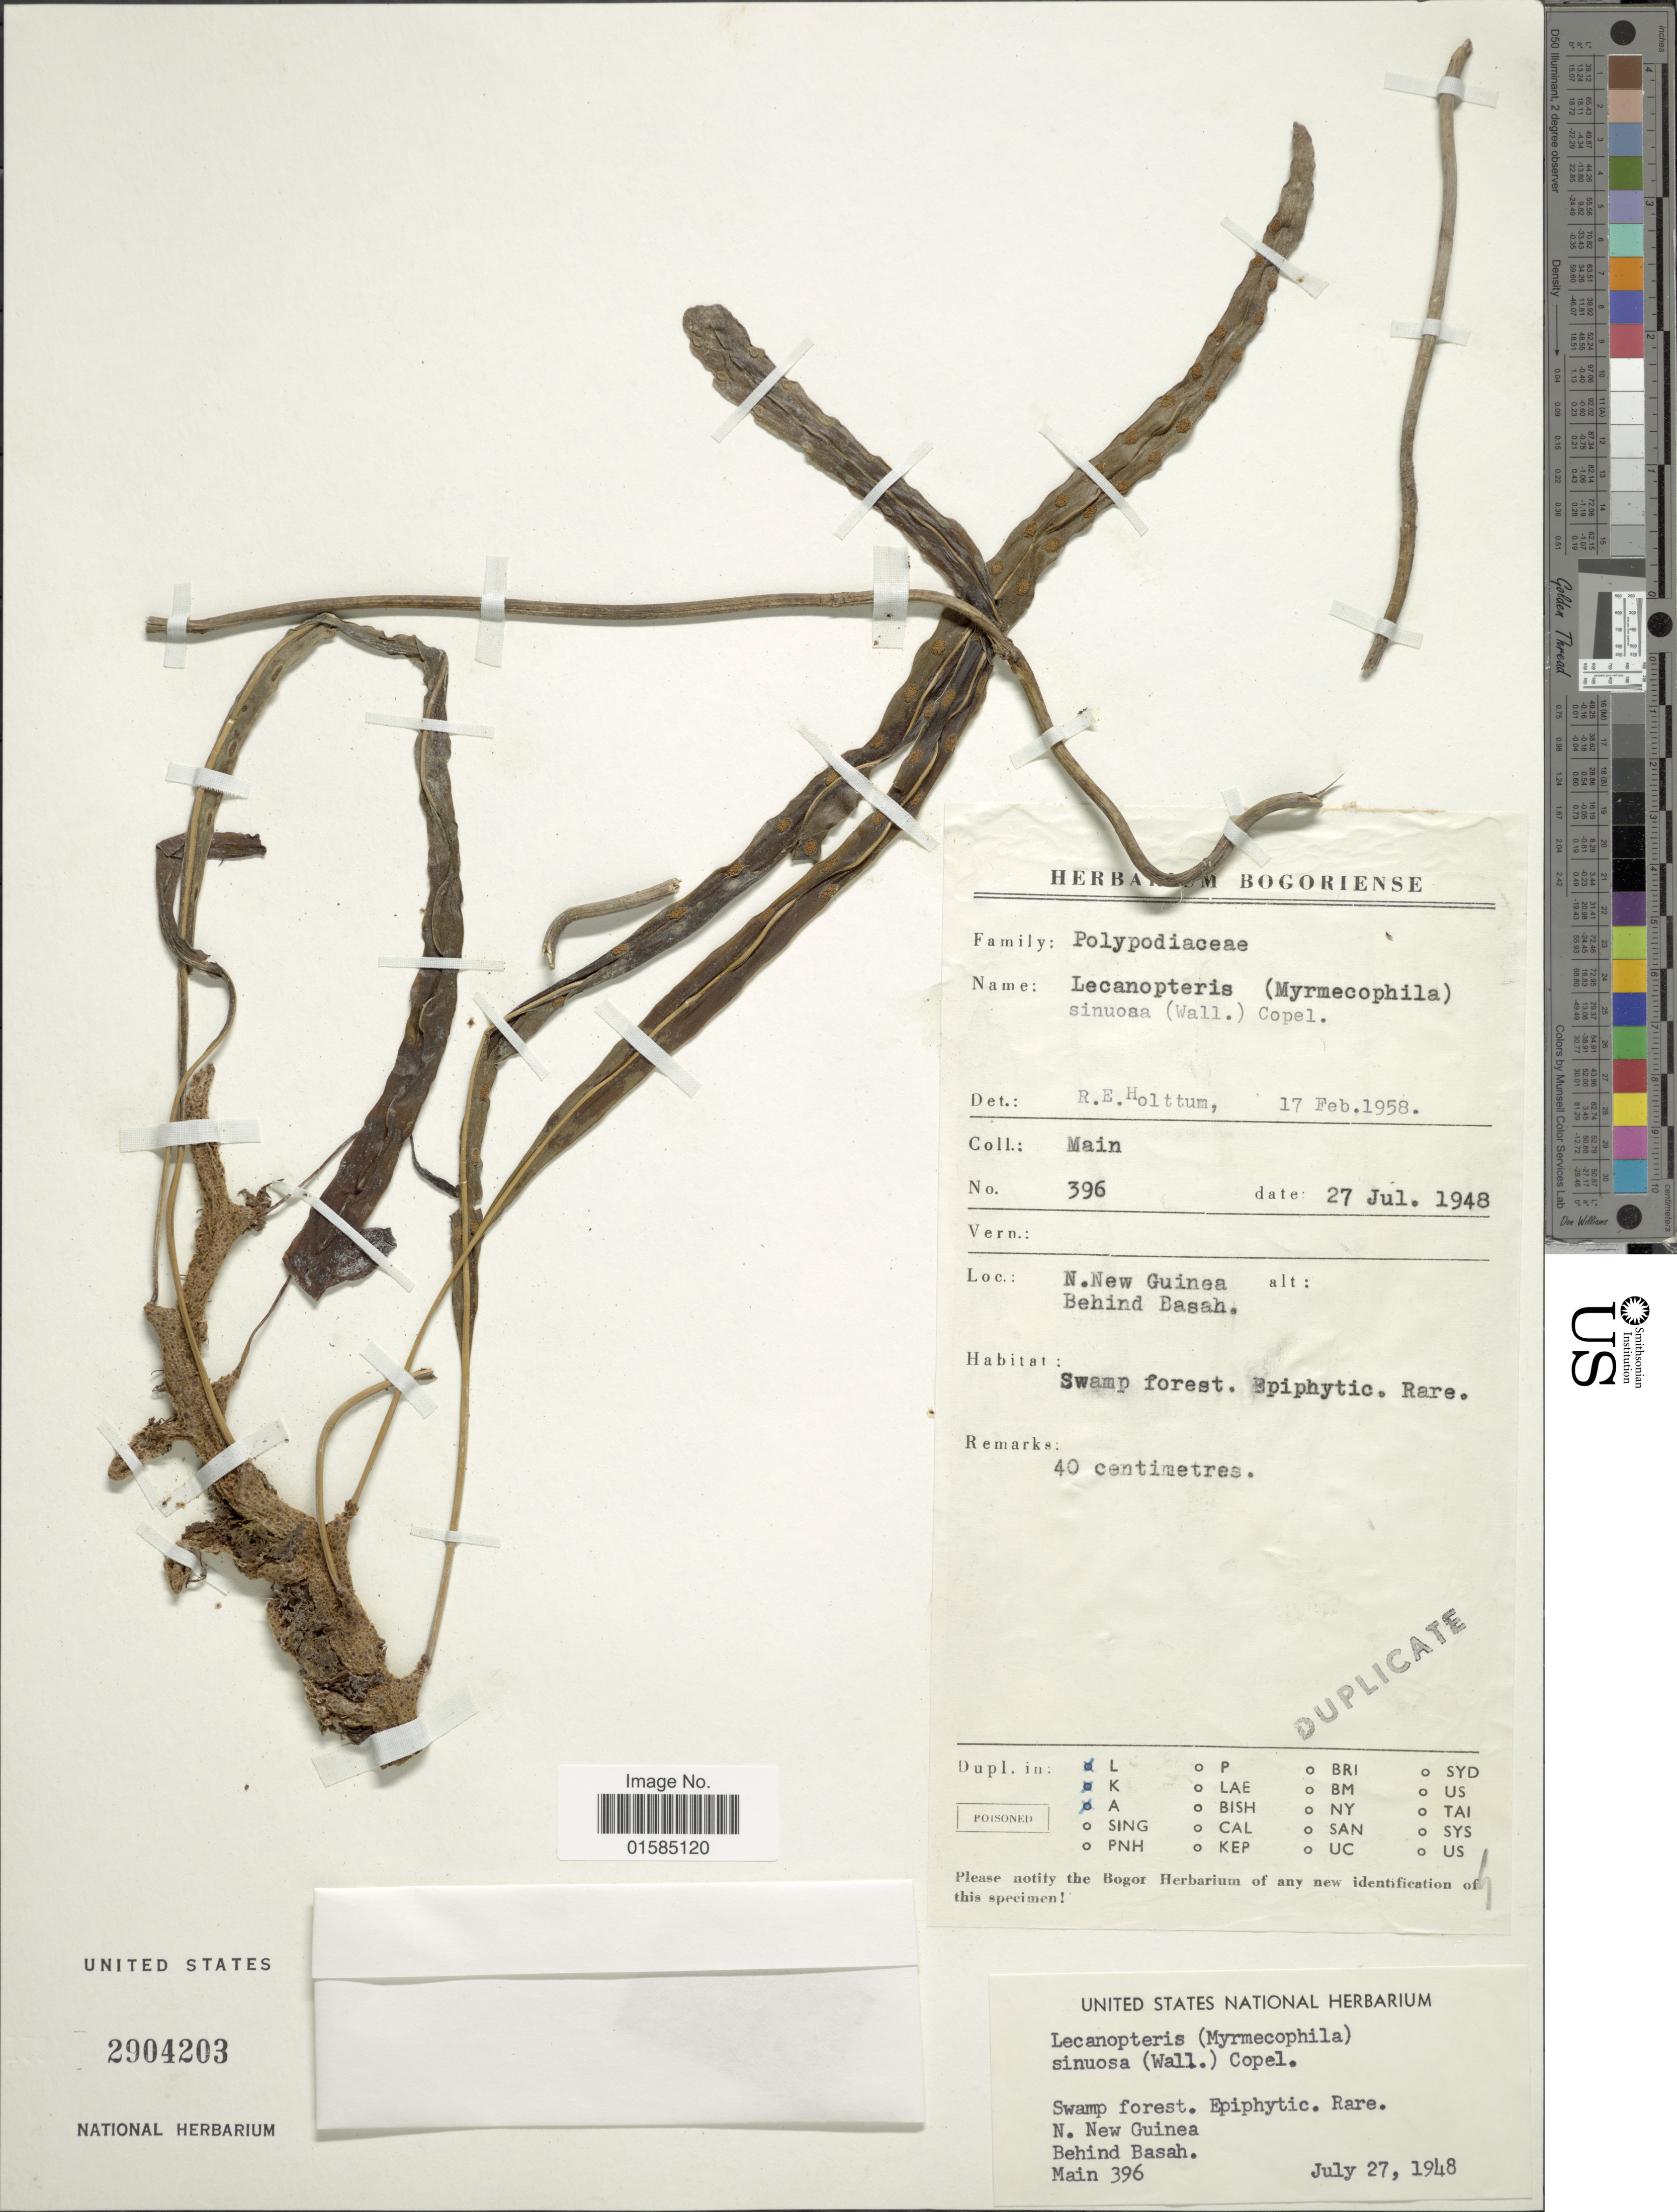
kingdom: Plantae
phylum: Tracheophyta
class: Polypodiopsida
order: Polypodiales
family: Polypodiaceae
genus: Lecanopteris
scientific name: Lecanopteris sinuosa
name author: (Wall. ex Hook.) Copel.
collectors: -. Main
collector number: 396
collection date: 1948-07-27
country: Indonesia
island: New Guinea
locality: Swamp forest. N, New Guinea. Behind Basah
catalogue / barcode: US 2904203